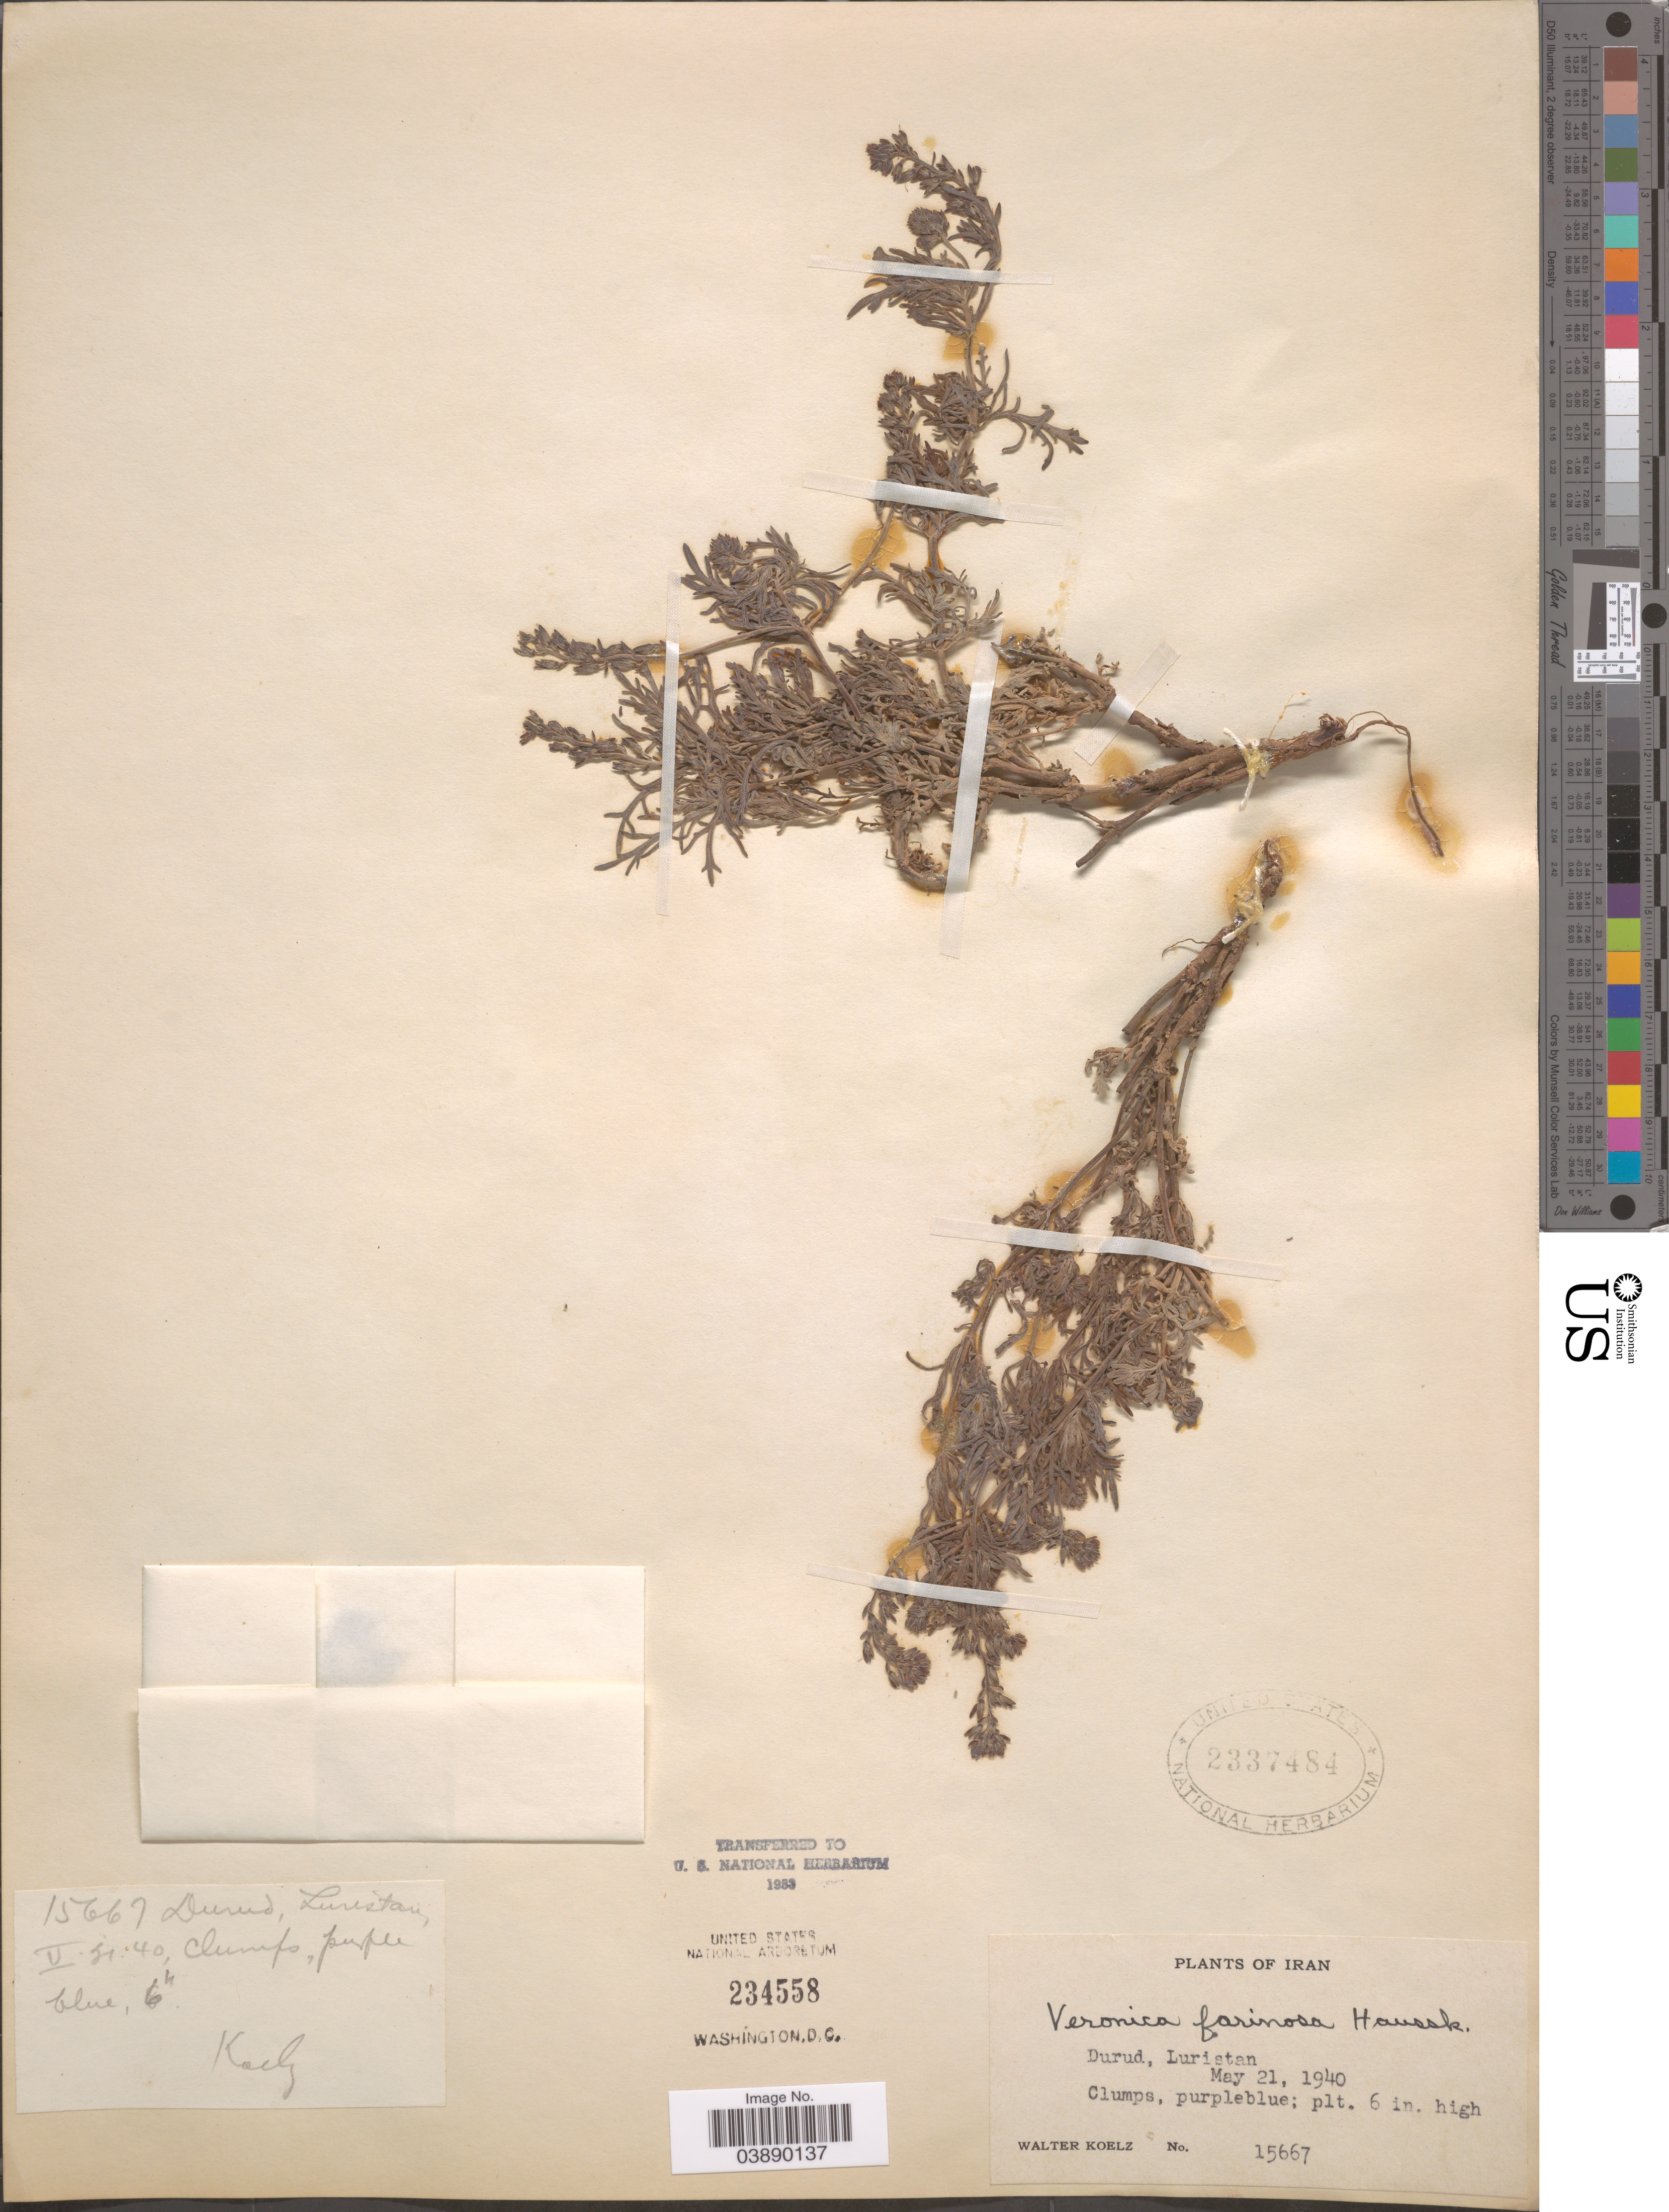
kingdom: Plantae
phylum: Tracheophyta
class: Magnoliopsida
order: Lamiales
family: Plantaginaceae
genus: Veronica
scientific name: Veronica farinosa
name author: Hausskn.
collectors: W. N. Koelz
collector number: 15667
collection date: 1940-05-21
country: Iran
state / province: Lorestan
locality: Durud, Luristan.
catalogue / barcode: US 2337484